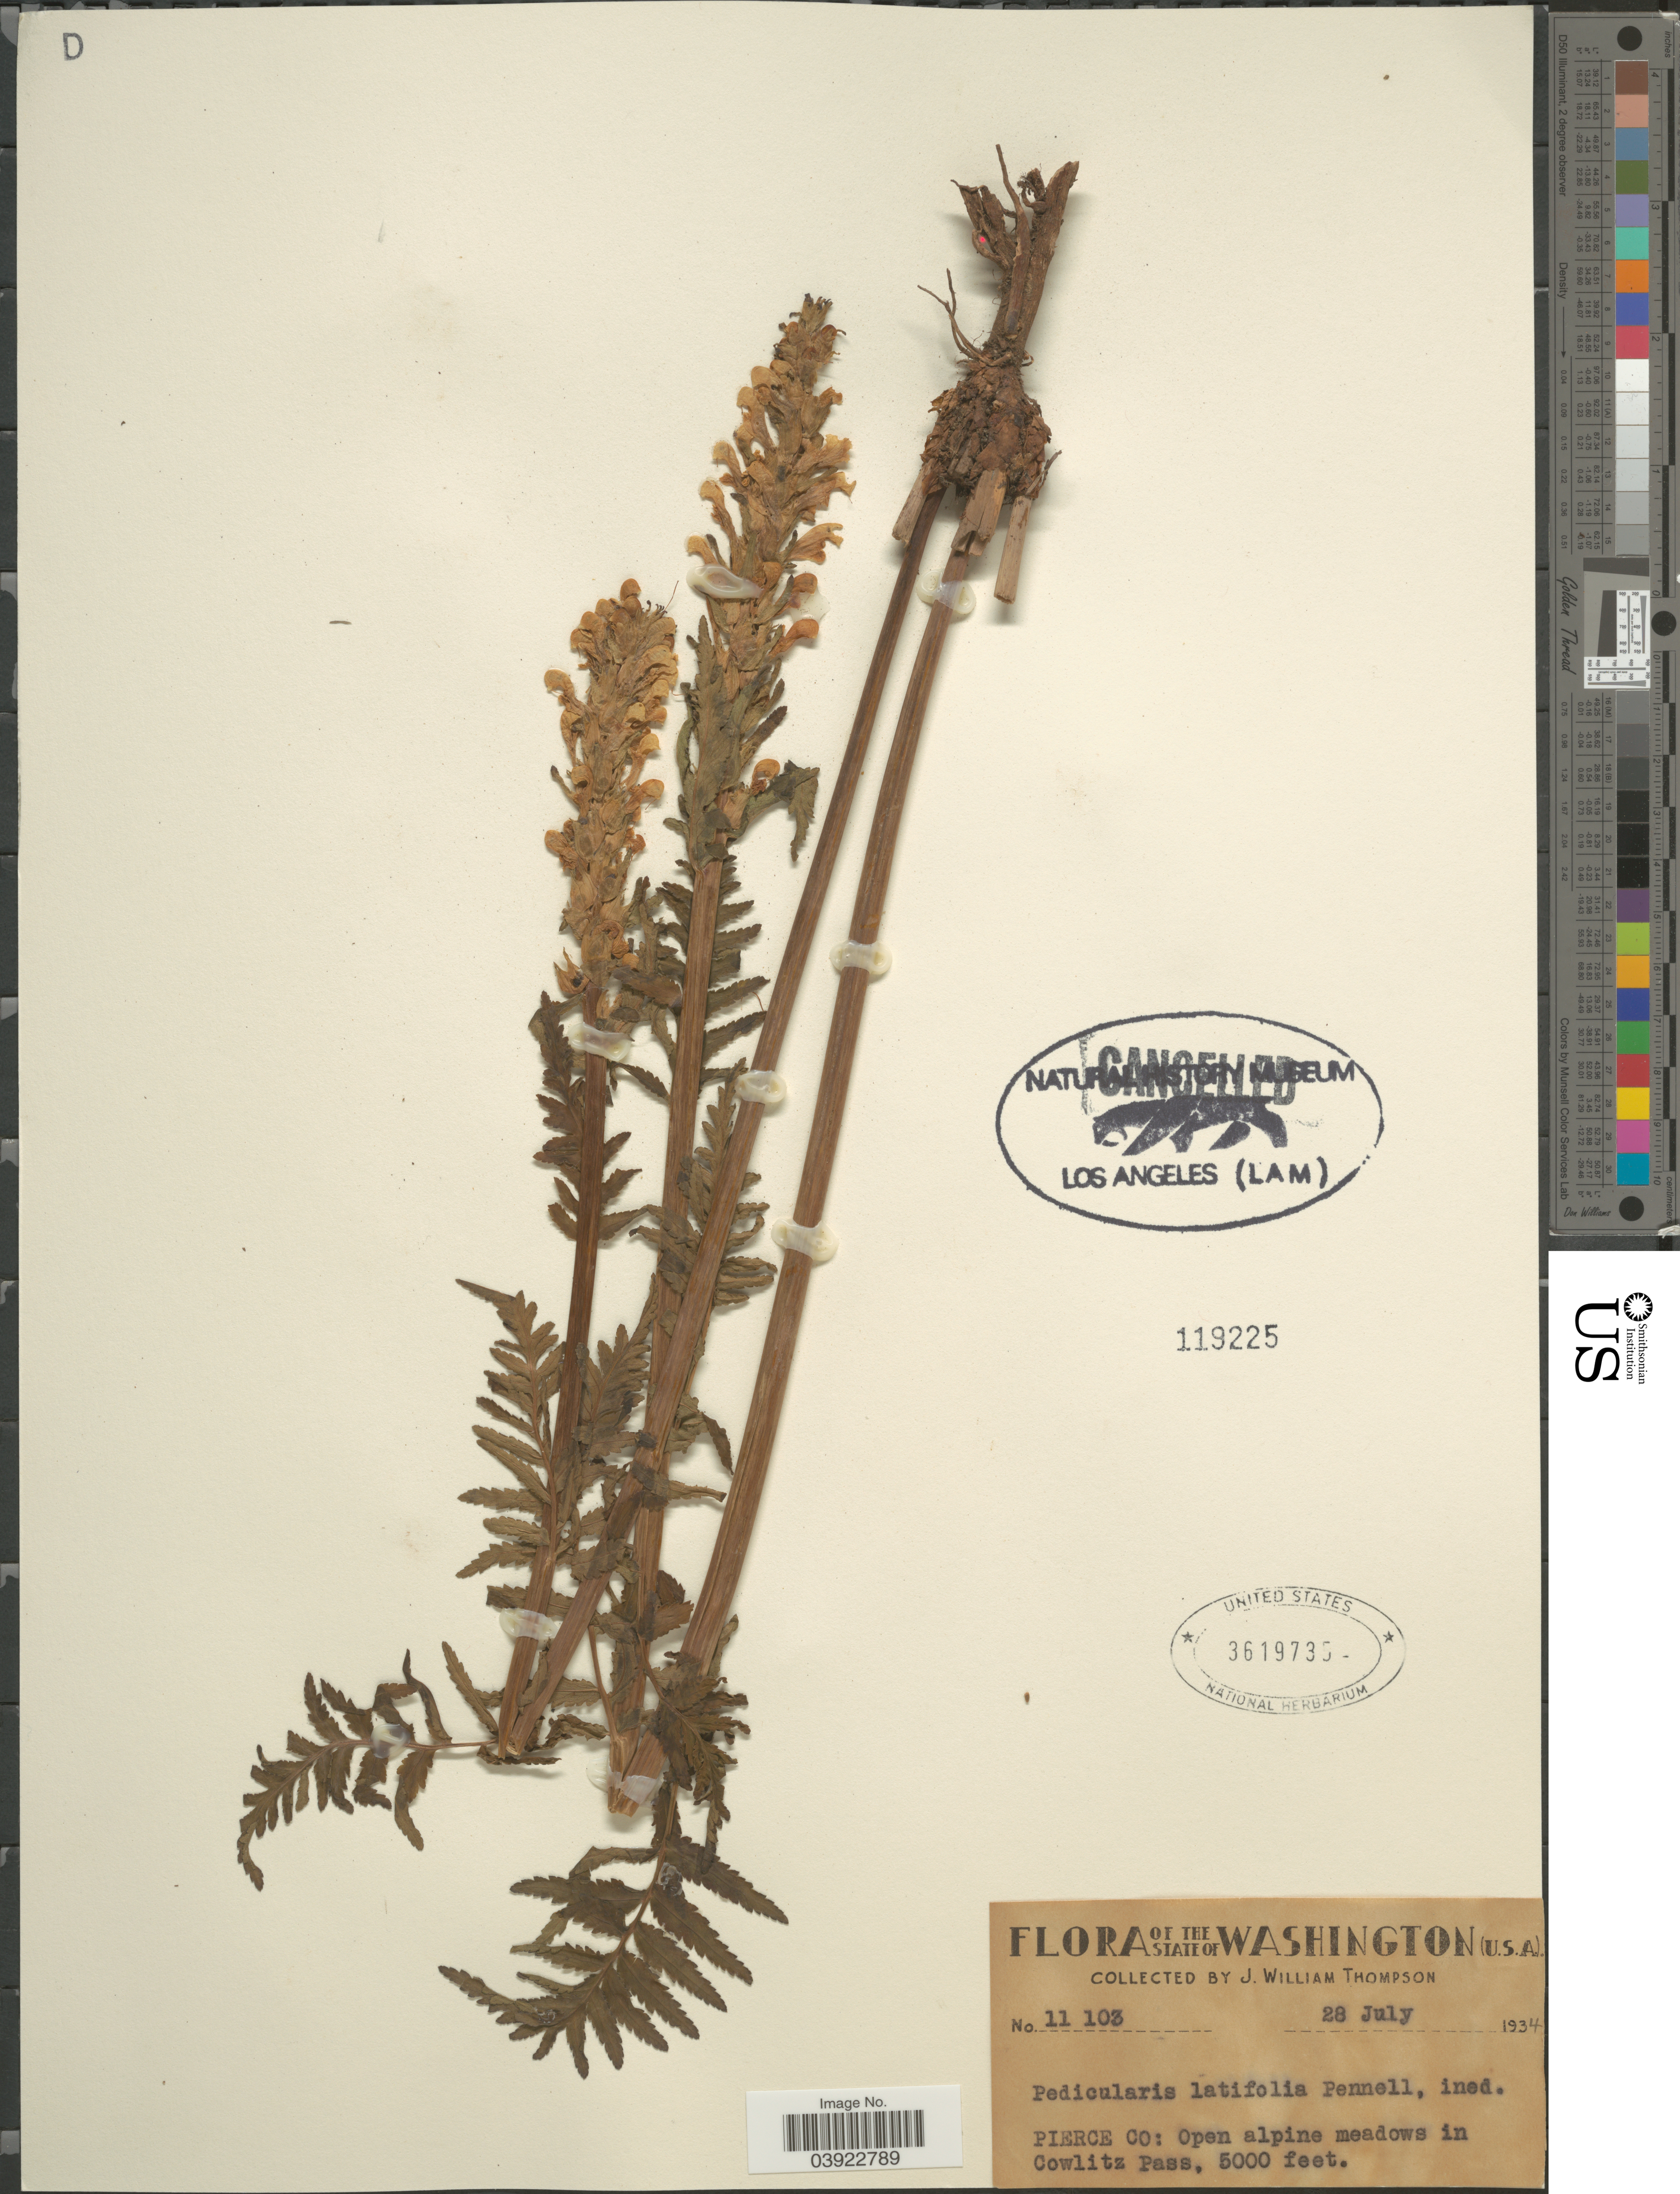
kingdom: Plantae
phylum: Tracheophyta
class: Magnoliopsida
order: Lamiales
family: Orobanchaceae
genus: Pedicularis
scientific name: Pedicularis latifolia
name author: Pennell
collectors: J. W. Thompson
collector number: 11103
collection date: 1934-07-28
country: United States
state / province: Washington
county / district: Pierce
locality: Pierce Co: Open alpine meadows in Cowlitz Pass.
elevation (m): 1524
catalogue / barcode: US 3619735